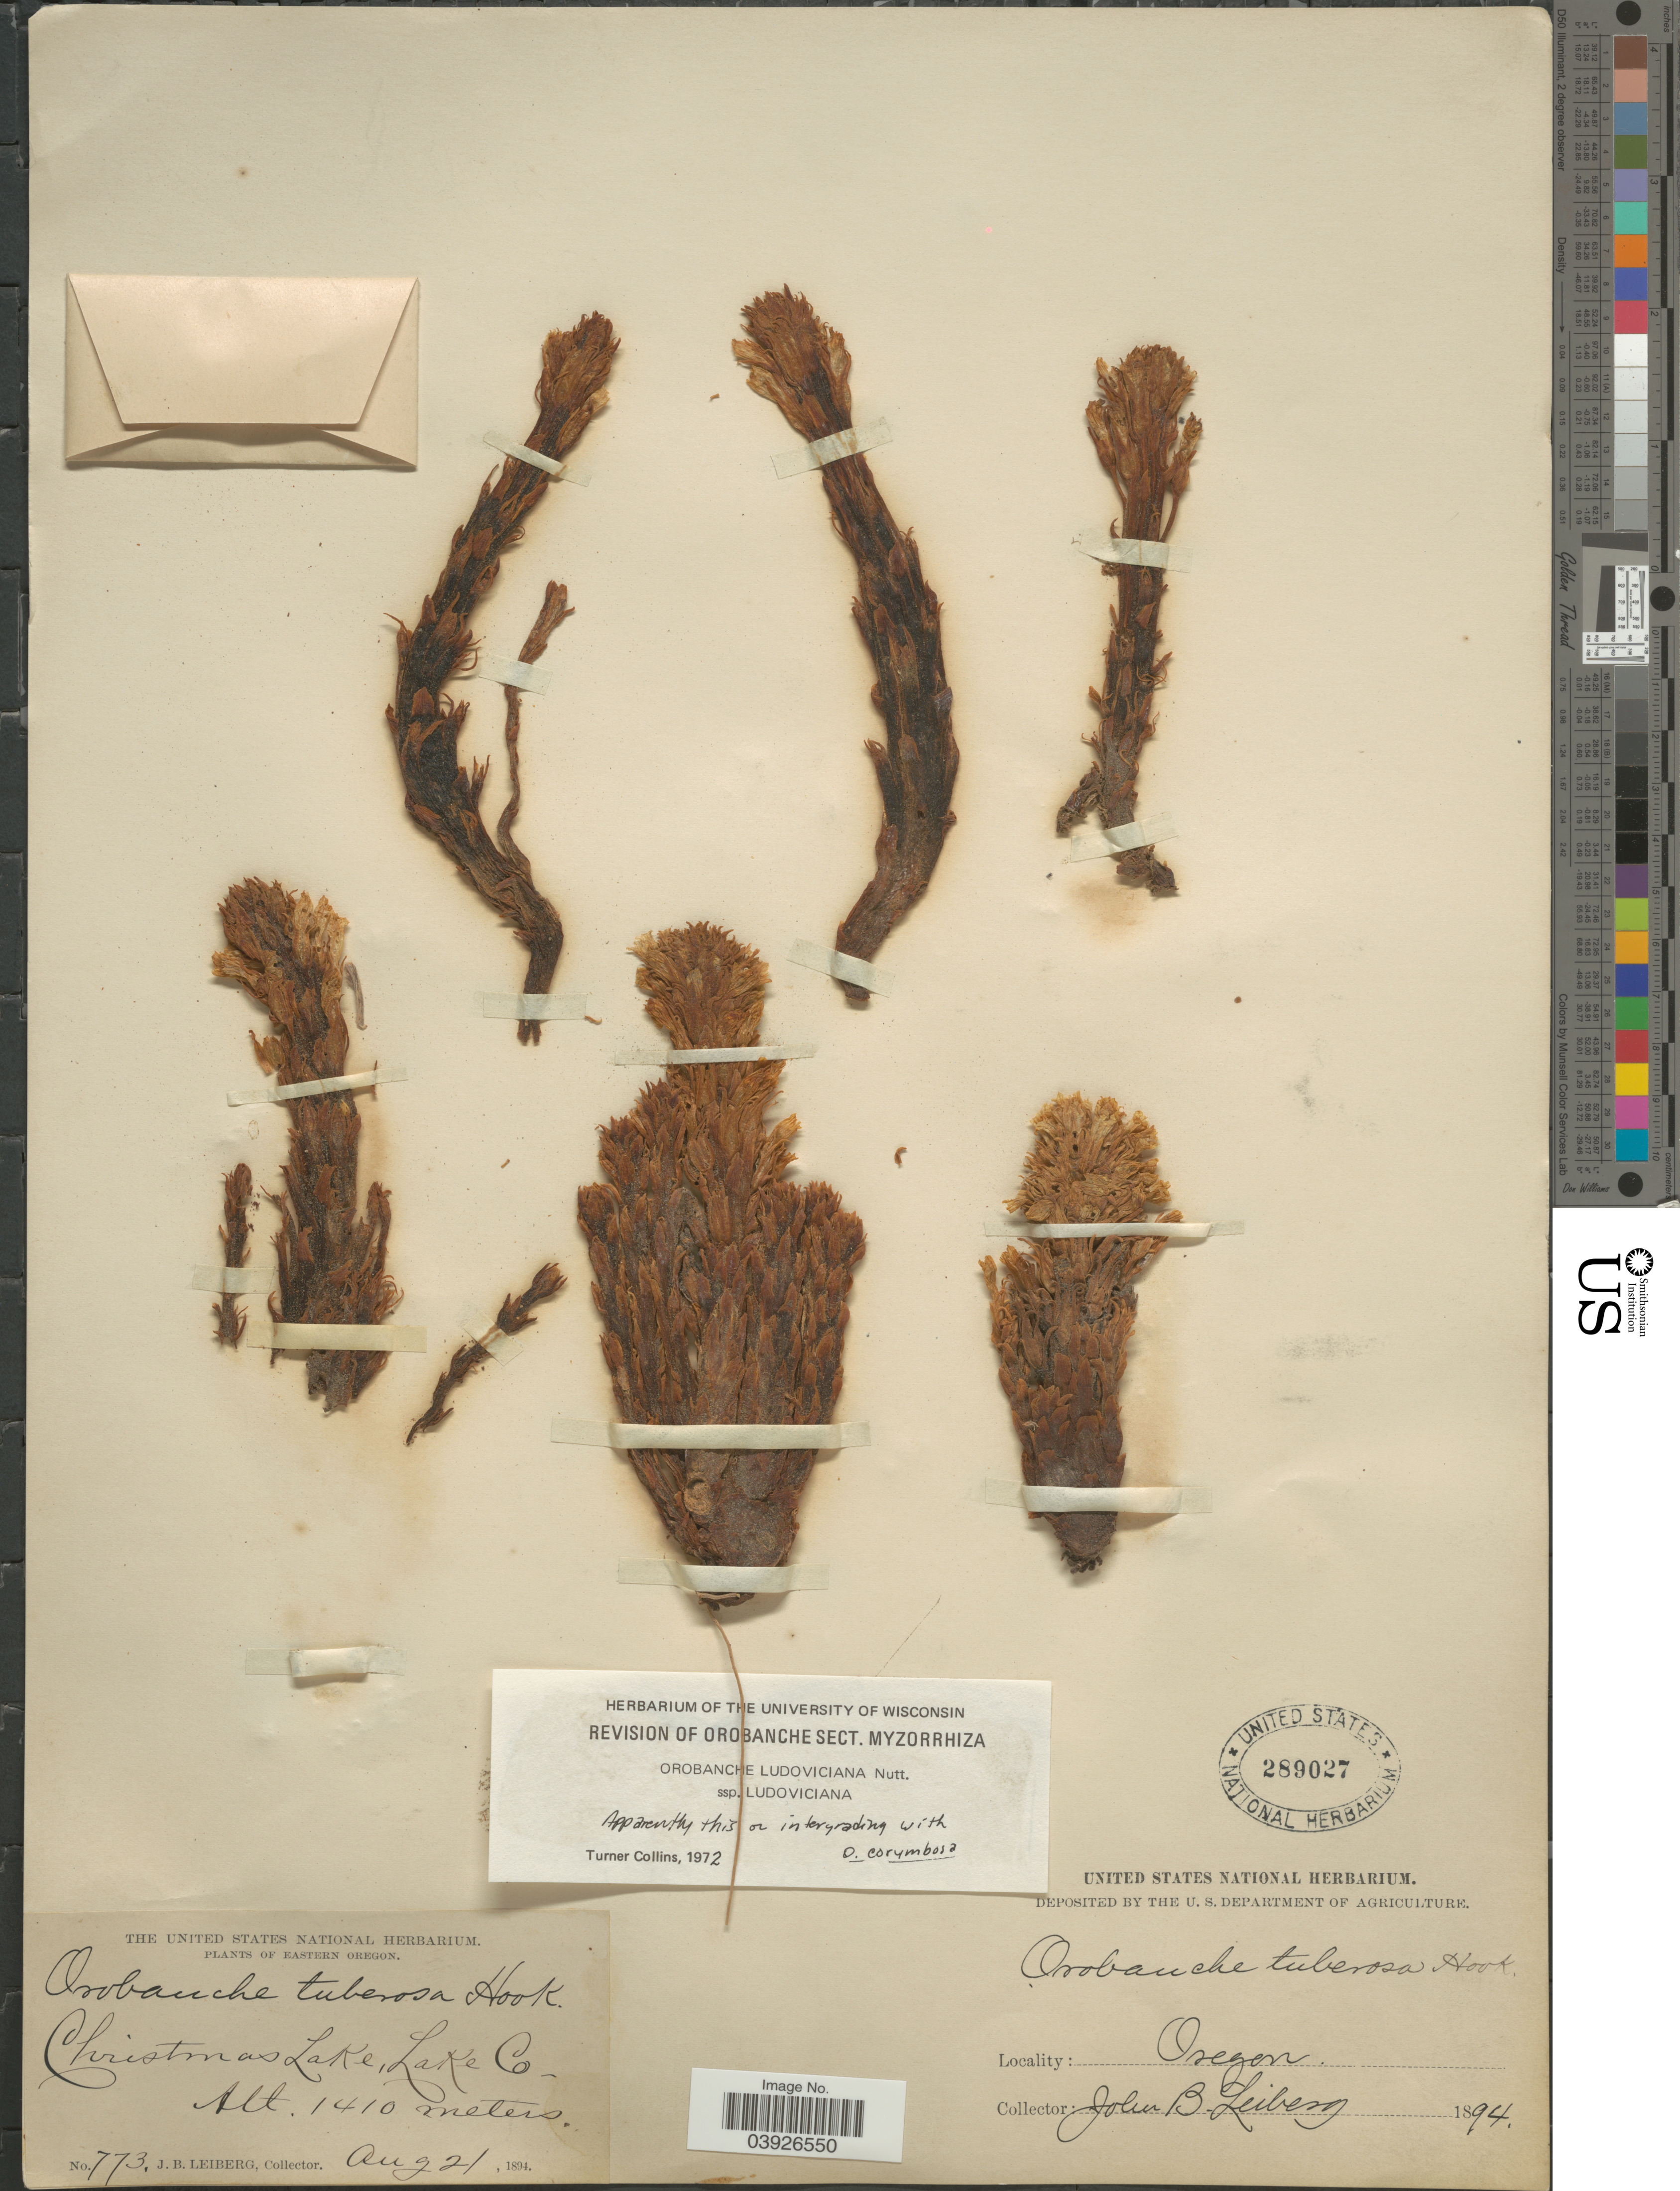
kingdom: Plantae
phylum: Tracheophyta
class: Magnoliopsida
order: Lamiales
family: Orobanchaceae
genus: Orobanche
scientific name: Orobanche ludoviciana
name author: Nutt.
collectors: J. B. Leiberg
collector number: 773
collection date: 1894-08-21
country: United States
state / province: Oregon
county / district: Lake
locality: Eastern Oregon. Christmas Lake, Lake Co.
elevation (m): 1410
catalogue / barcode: US 289027